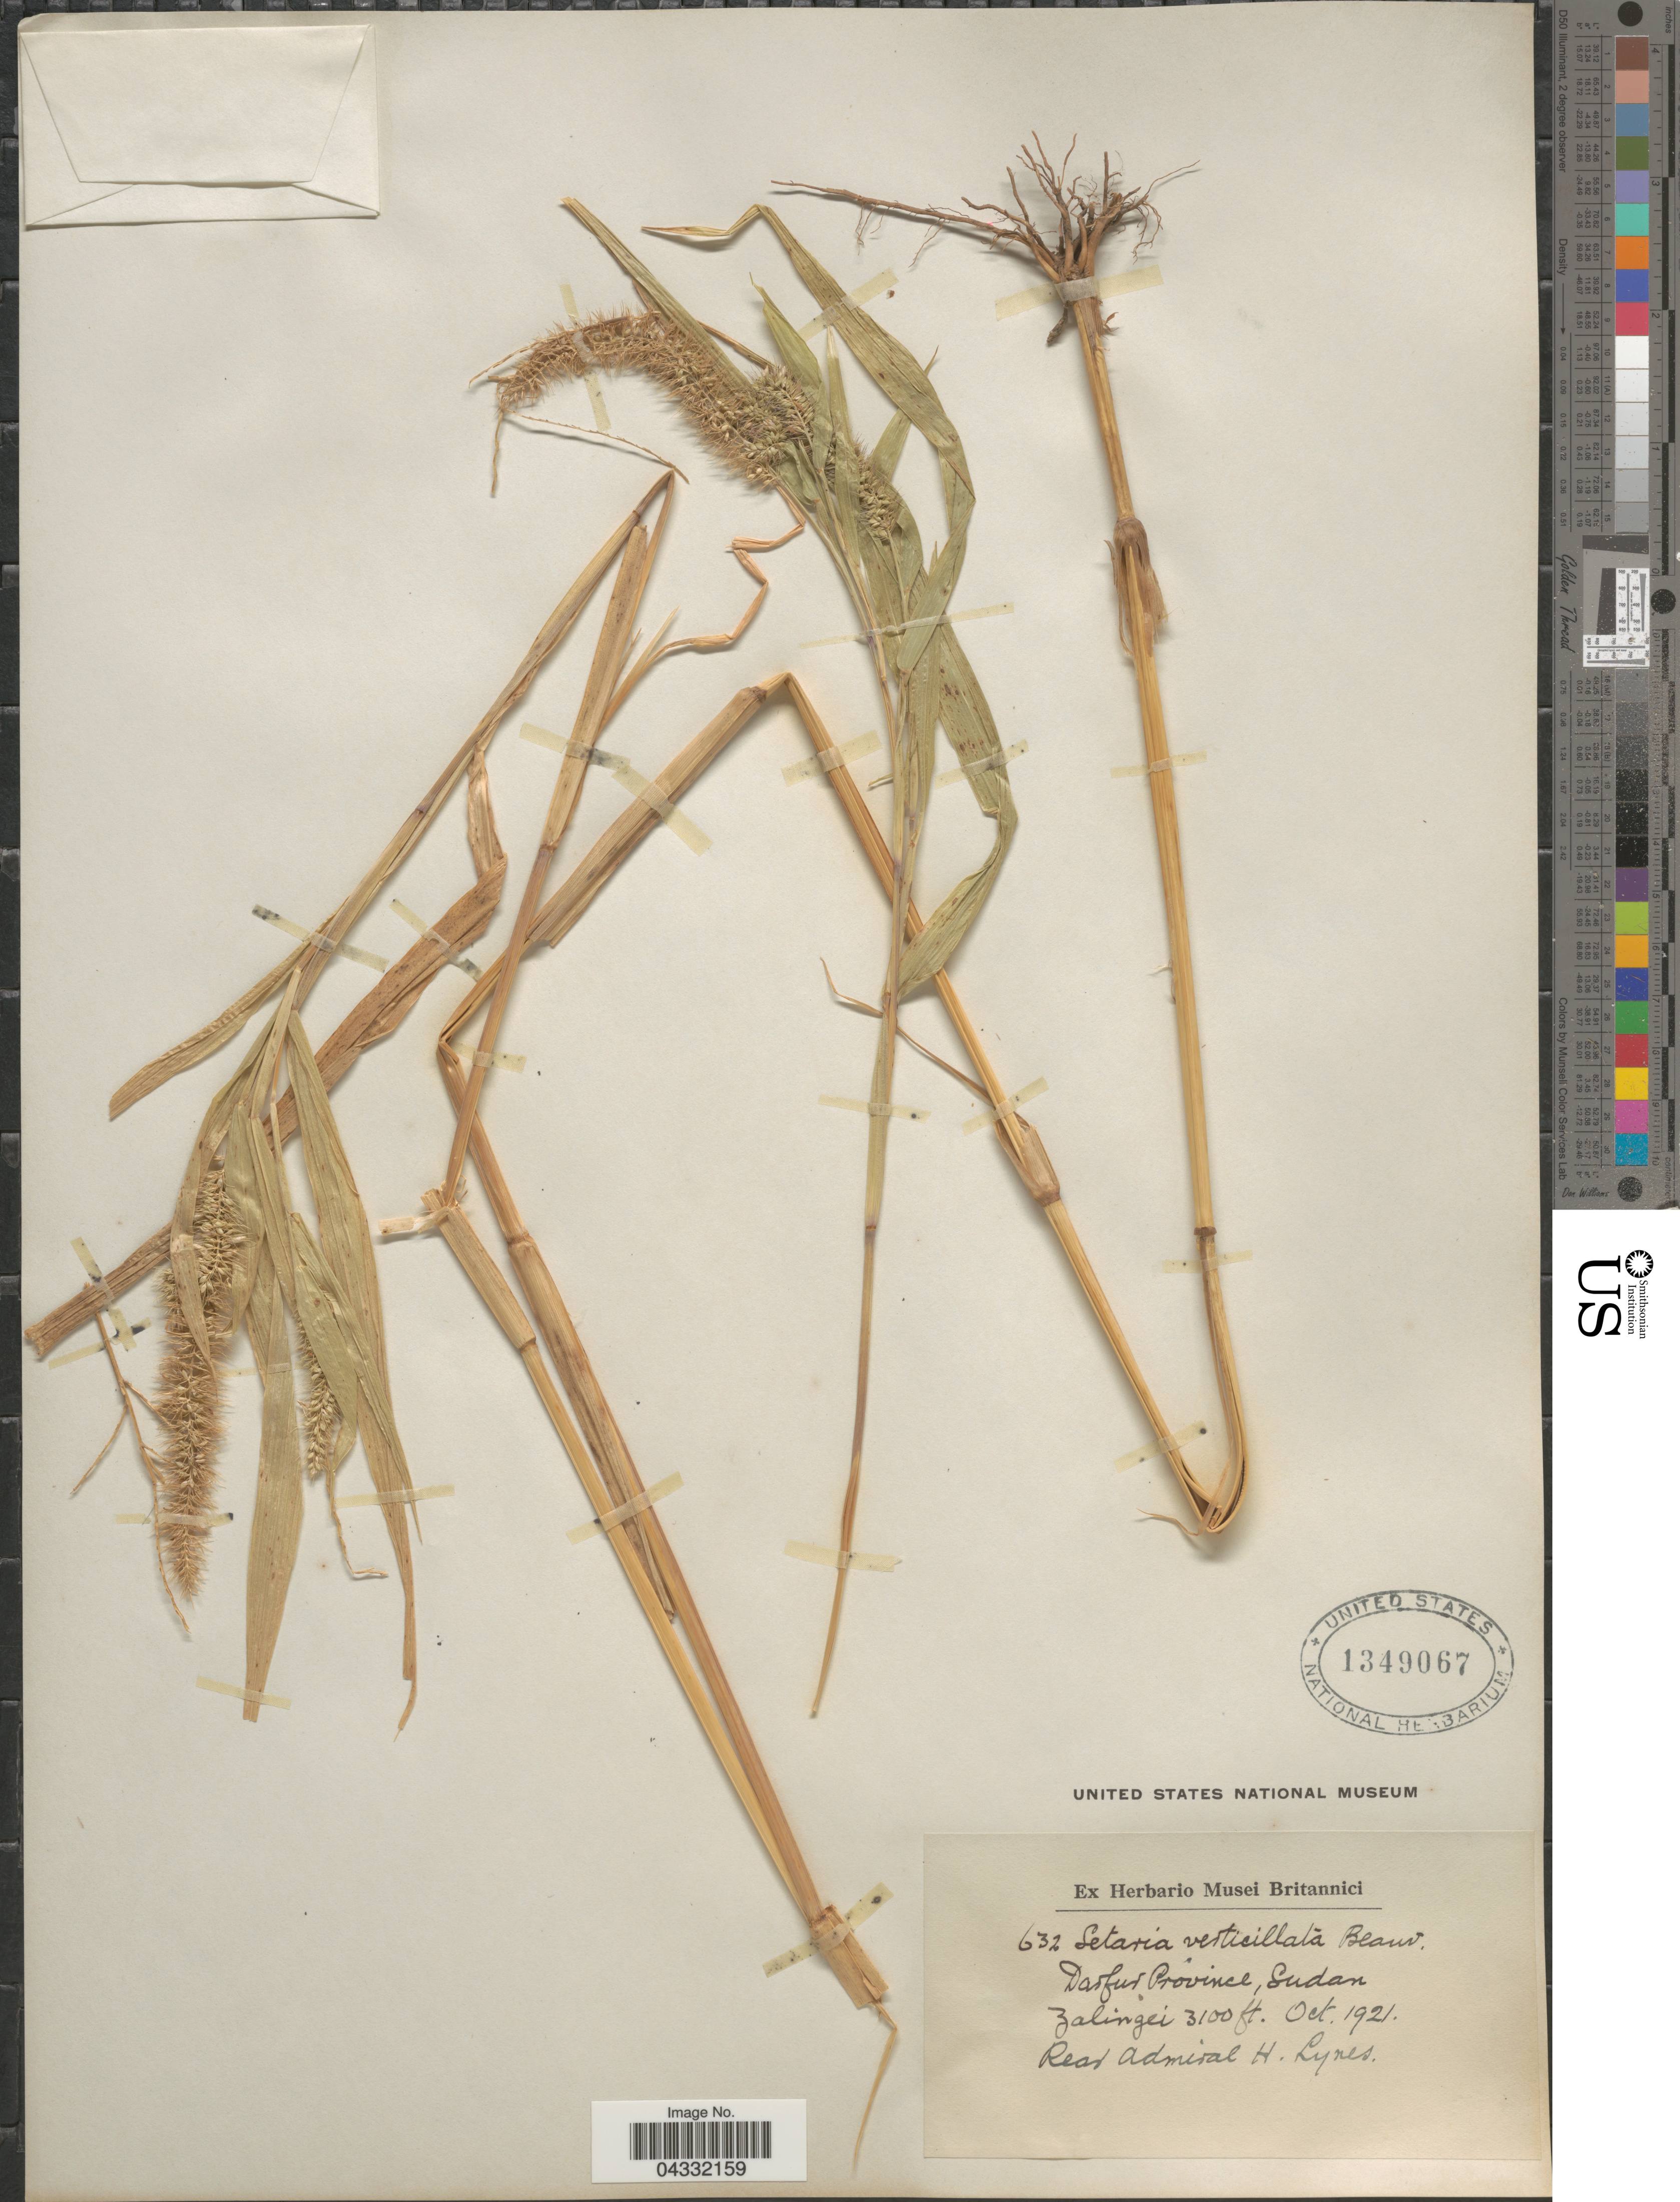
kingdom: Plantae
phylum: Tracheophyta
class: Liliopsida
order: Poales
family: Poaceae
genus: Setaria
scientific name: Setaria verticillata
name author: (L.) P. Beauv.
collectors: H. Lynes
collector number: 632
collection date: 1921-10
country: Sudan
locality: Darfur Province. Zalingei.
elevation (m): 945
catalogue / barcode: US 1349067